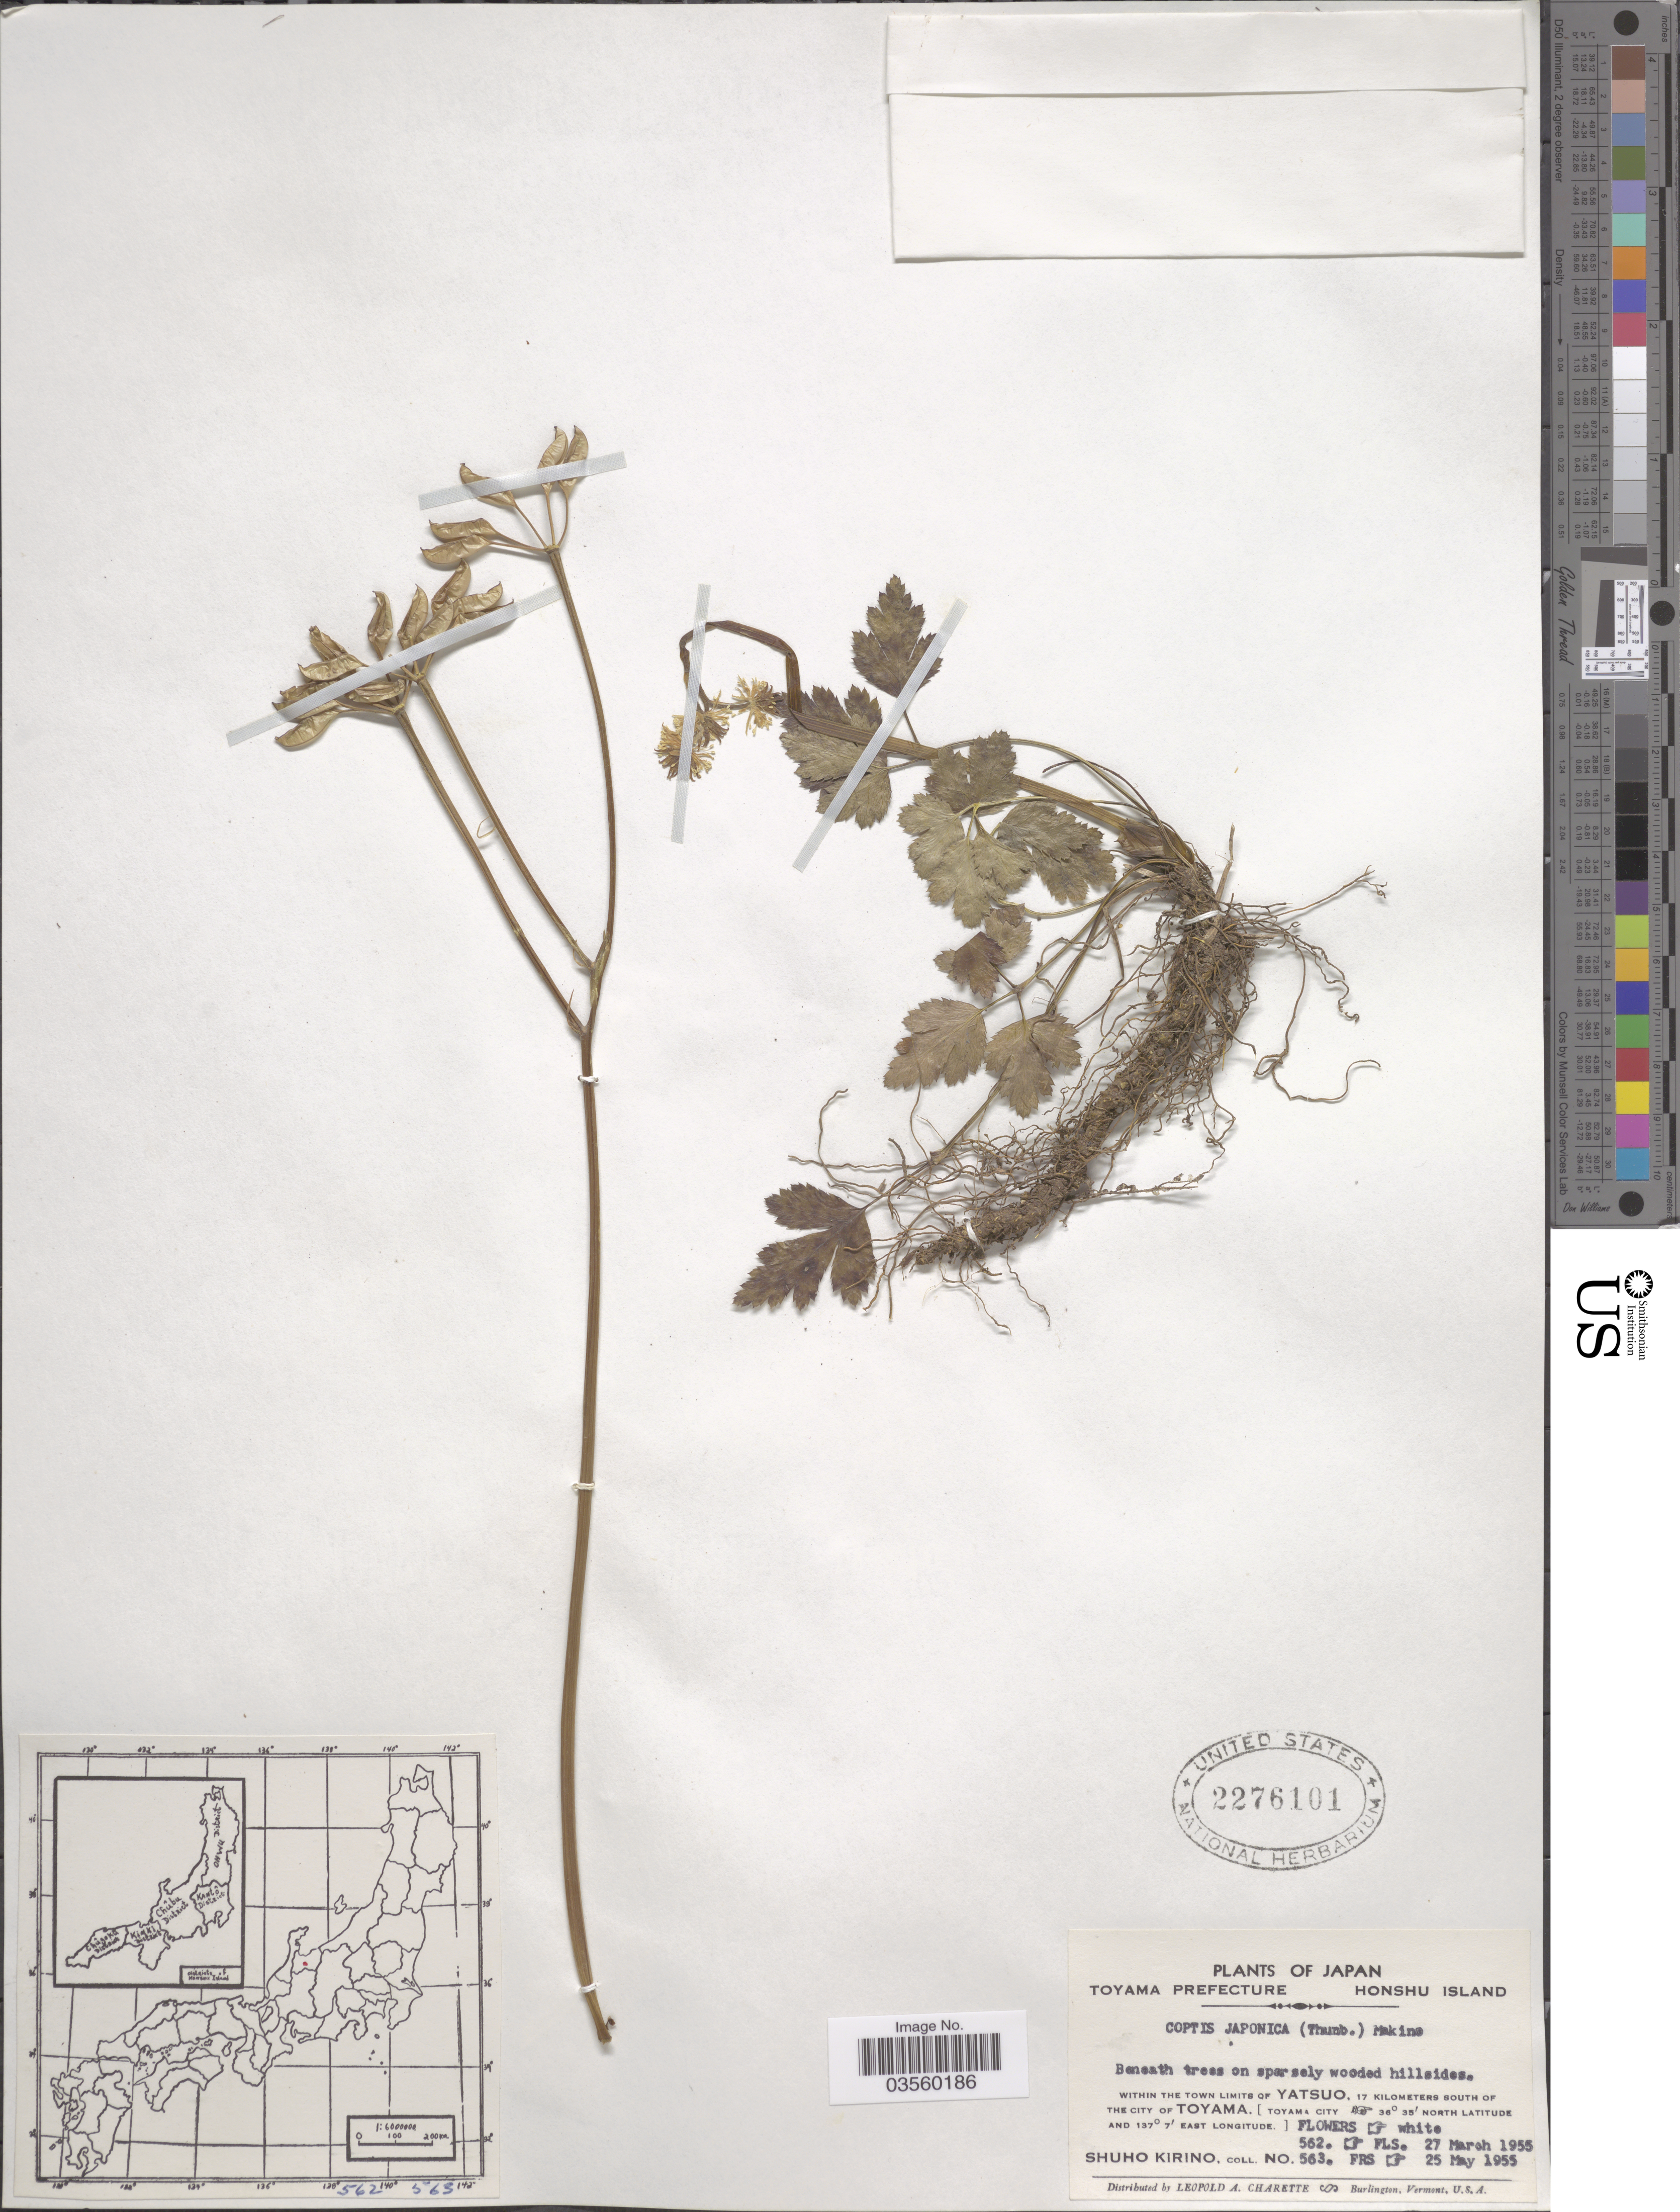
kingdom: Plantae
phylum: Tracheophyta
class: Magnoliopsida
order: Ranunculales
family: Ranunculaceae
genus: Coptis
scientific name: Coptis japonica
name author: (Thunb.) Makino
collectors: S. Kirino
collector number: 562/563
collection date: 1955-03-27/1955-05-25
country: Japan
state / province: Toyama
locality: Toyama Prefecture. Honshu Island. Within the town limits of Yatsuo, 17 kilometers south of the city of Toyama. [Toyama City].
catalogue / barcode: US 2276101